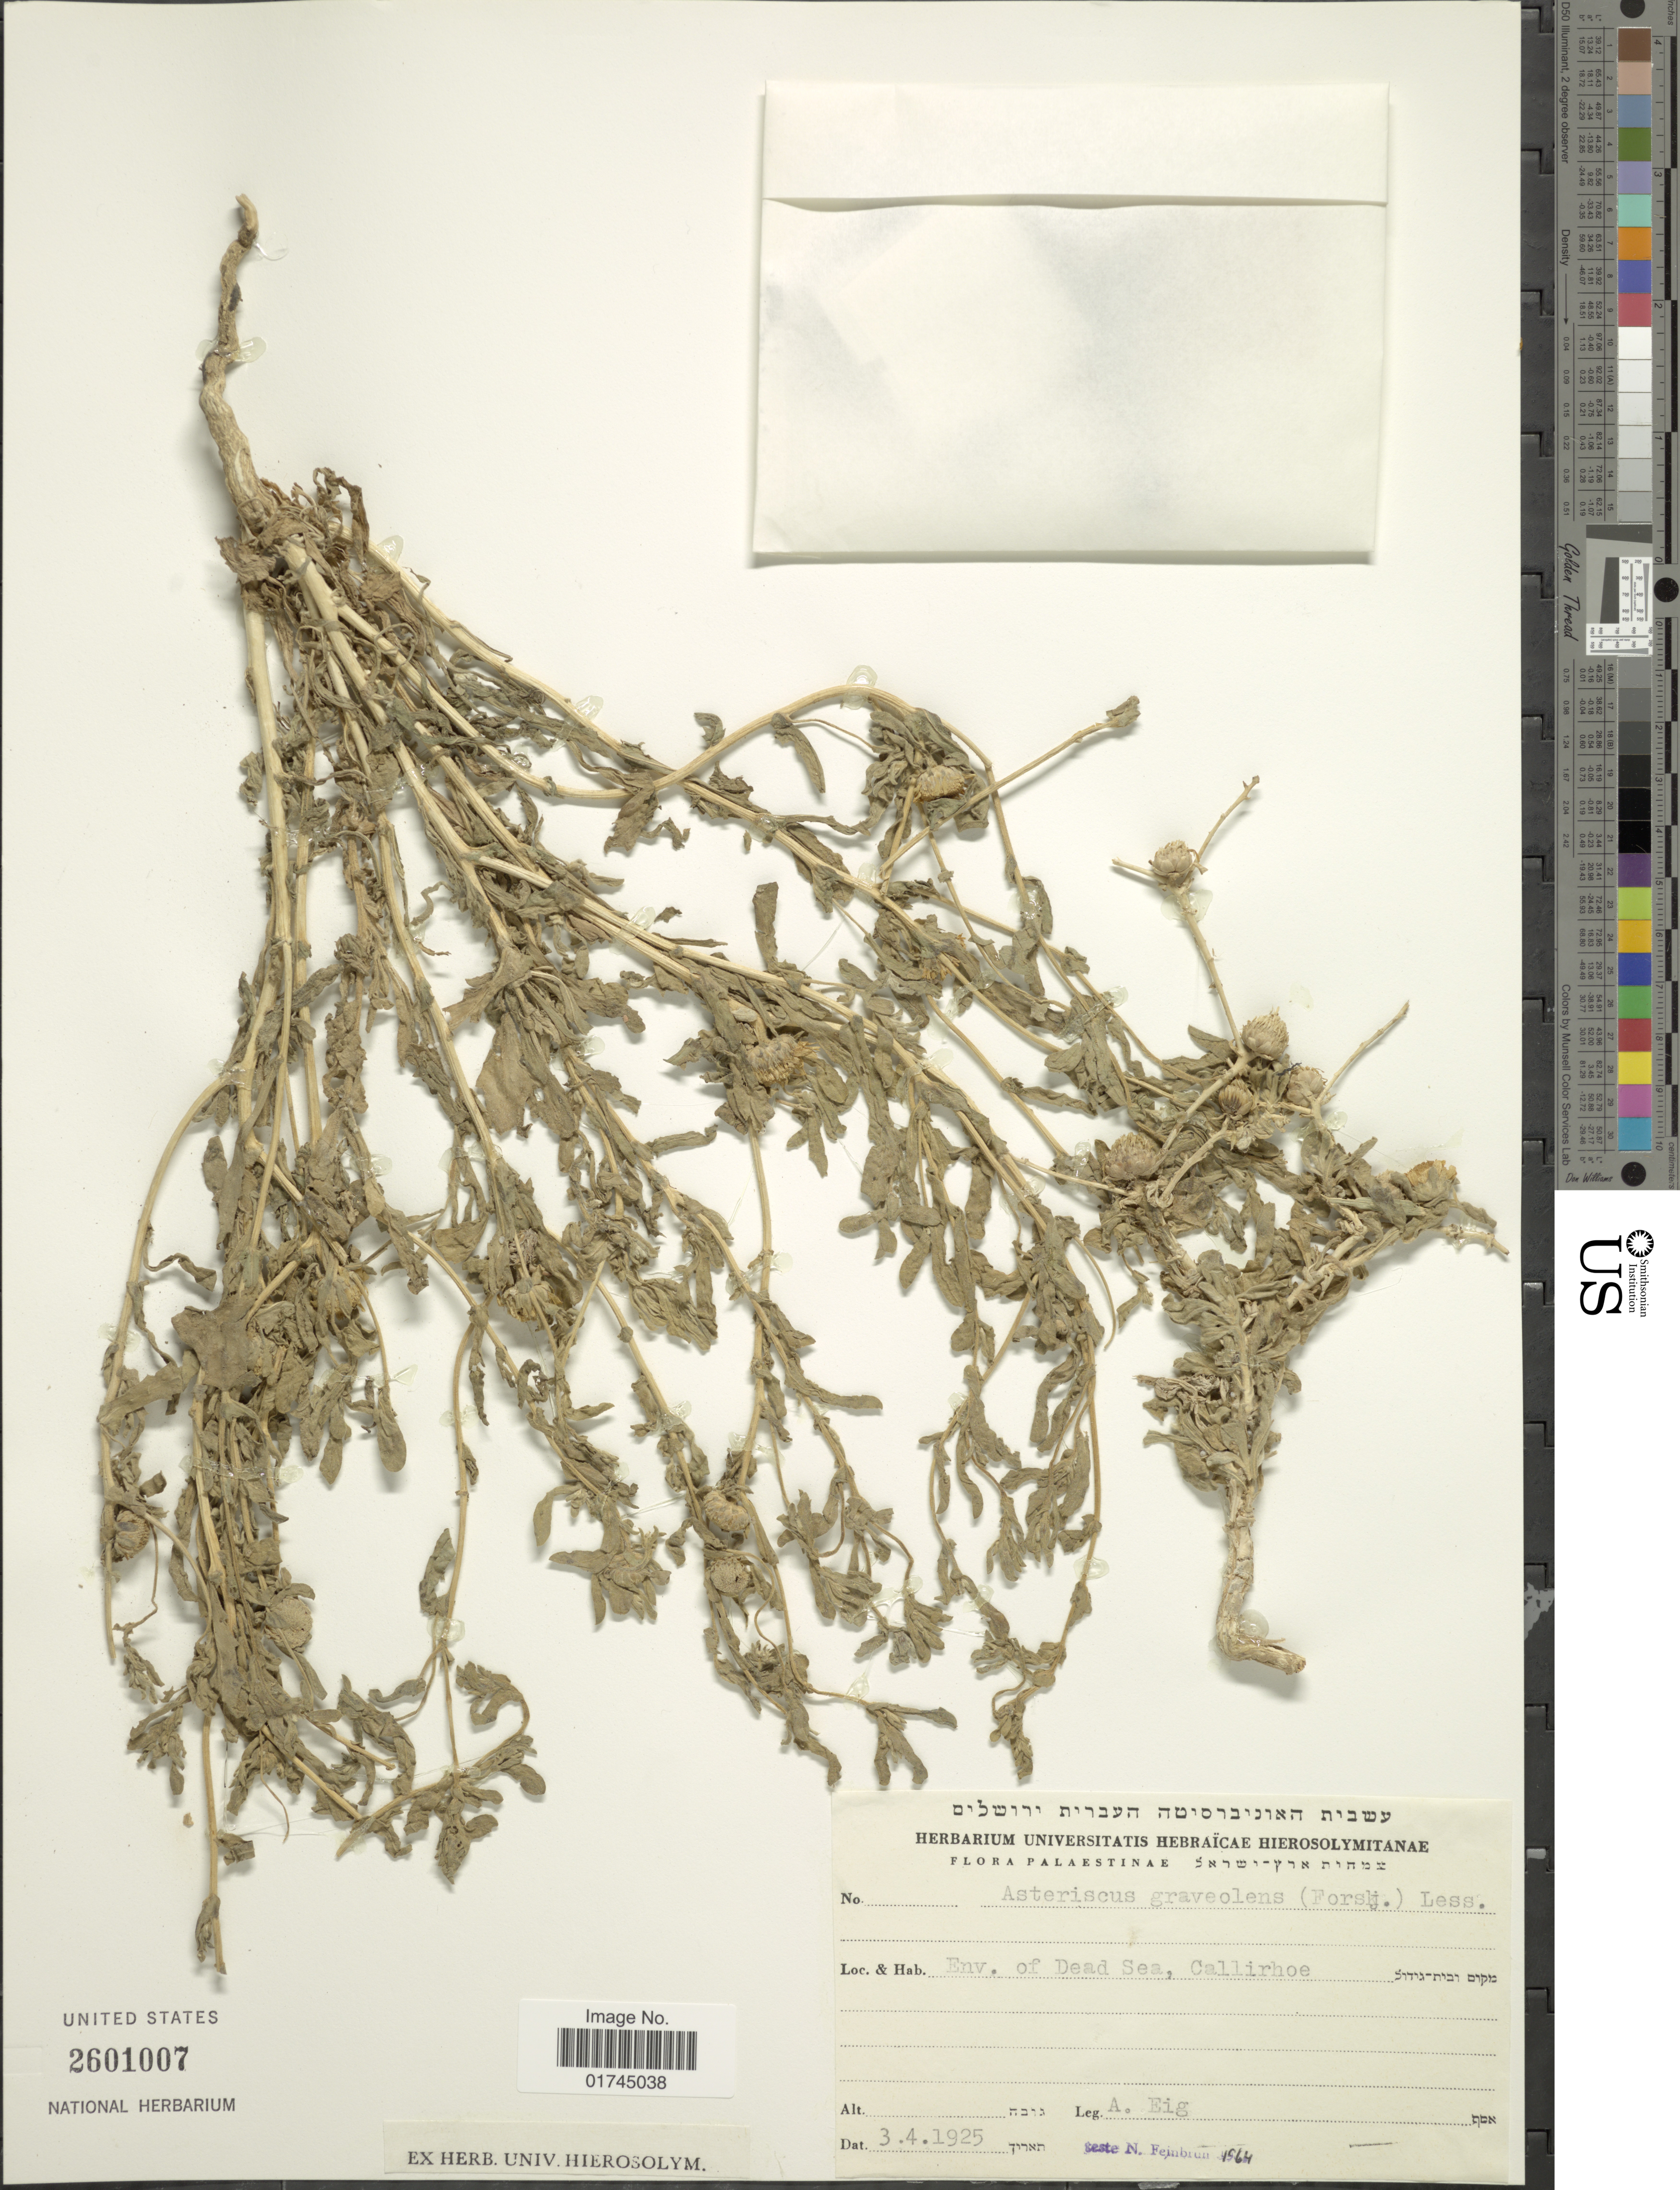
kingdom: Plantae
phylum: Tracheophyta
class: Magnoliopsida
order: Asterales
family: Asteraceae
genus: Nauplius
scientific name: Nauplius graveolens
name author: (Forssk.) Wiklund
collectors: A. Eig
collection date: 1925-04-03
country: Jordan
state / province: Madaba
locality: Env. of Dead Sea, Callirhoe.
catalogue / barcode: US 2601007